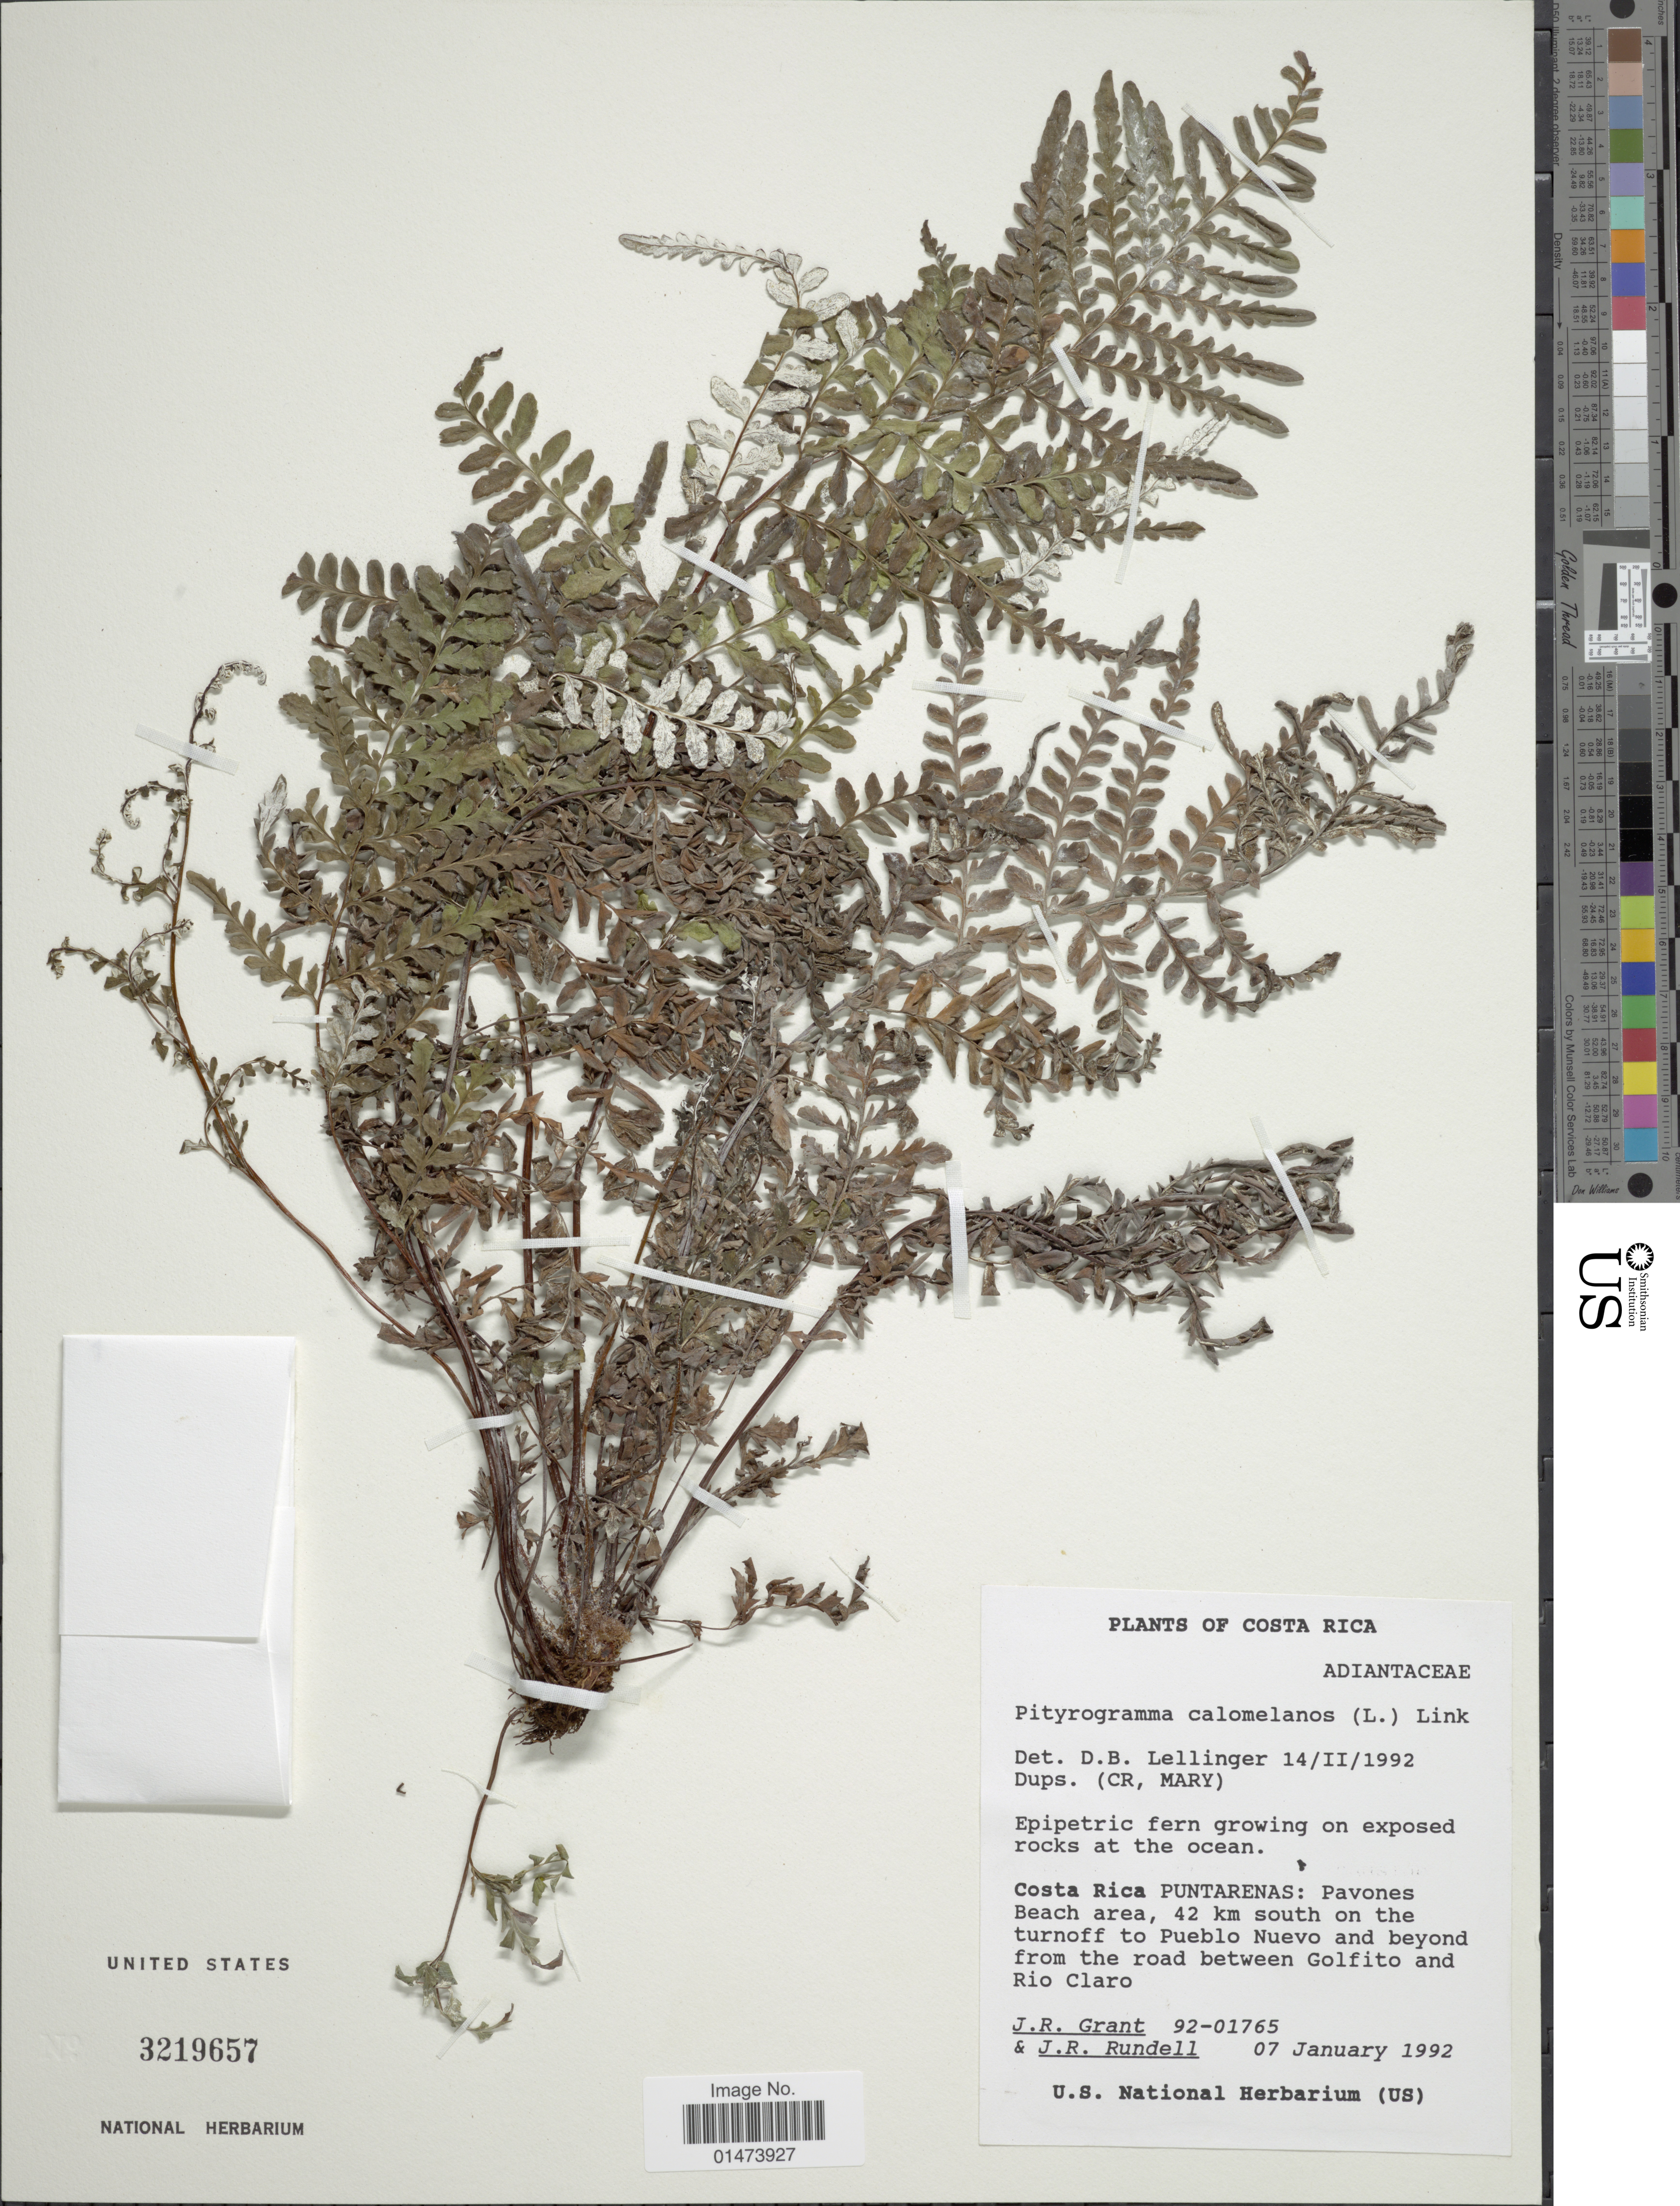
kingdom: Plantae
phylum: Tracheophyta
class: Polypodiopsida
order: Polypodiales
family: Pteridaceae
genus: Pityrogramma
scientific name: Pityrogramma calomelanos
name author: (L.) Link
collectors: J. Grant & J. R. Rundell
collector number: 92-01765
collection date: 1992-01-07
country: Costa Rica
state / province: Puntarenas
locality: Pavones Beach are, 42 km south on the turnoff to Pueblo Nuevo and beyond from the road between Golfito and Rio Claro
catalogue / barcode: US 3219657